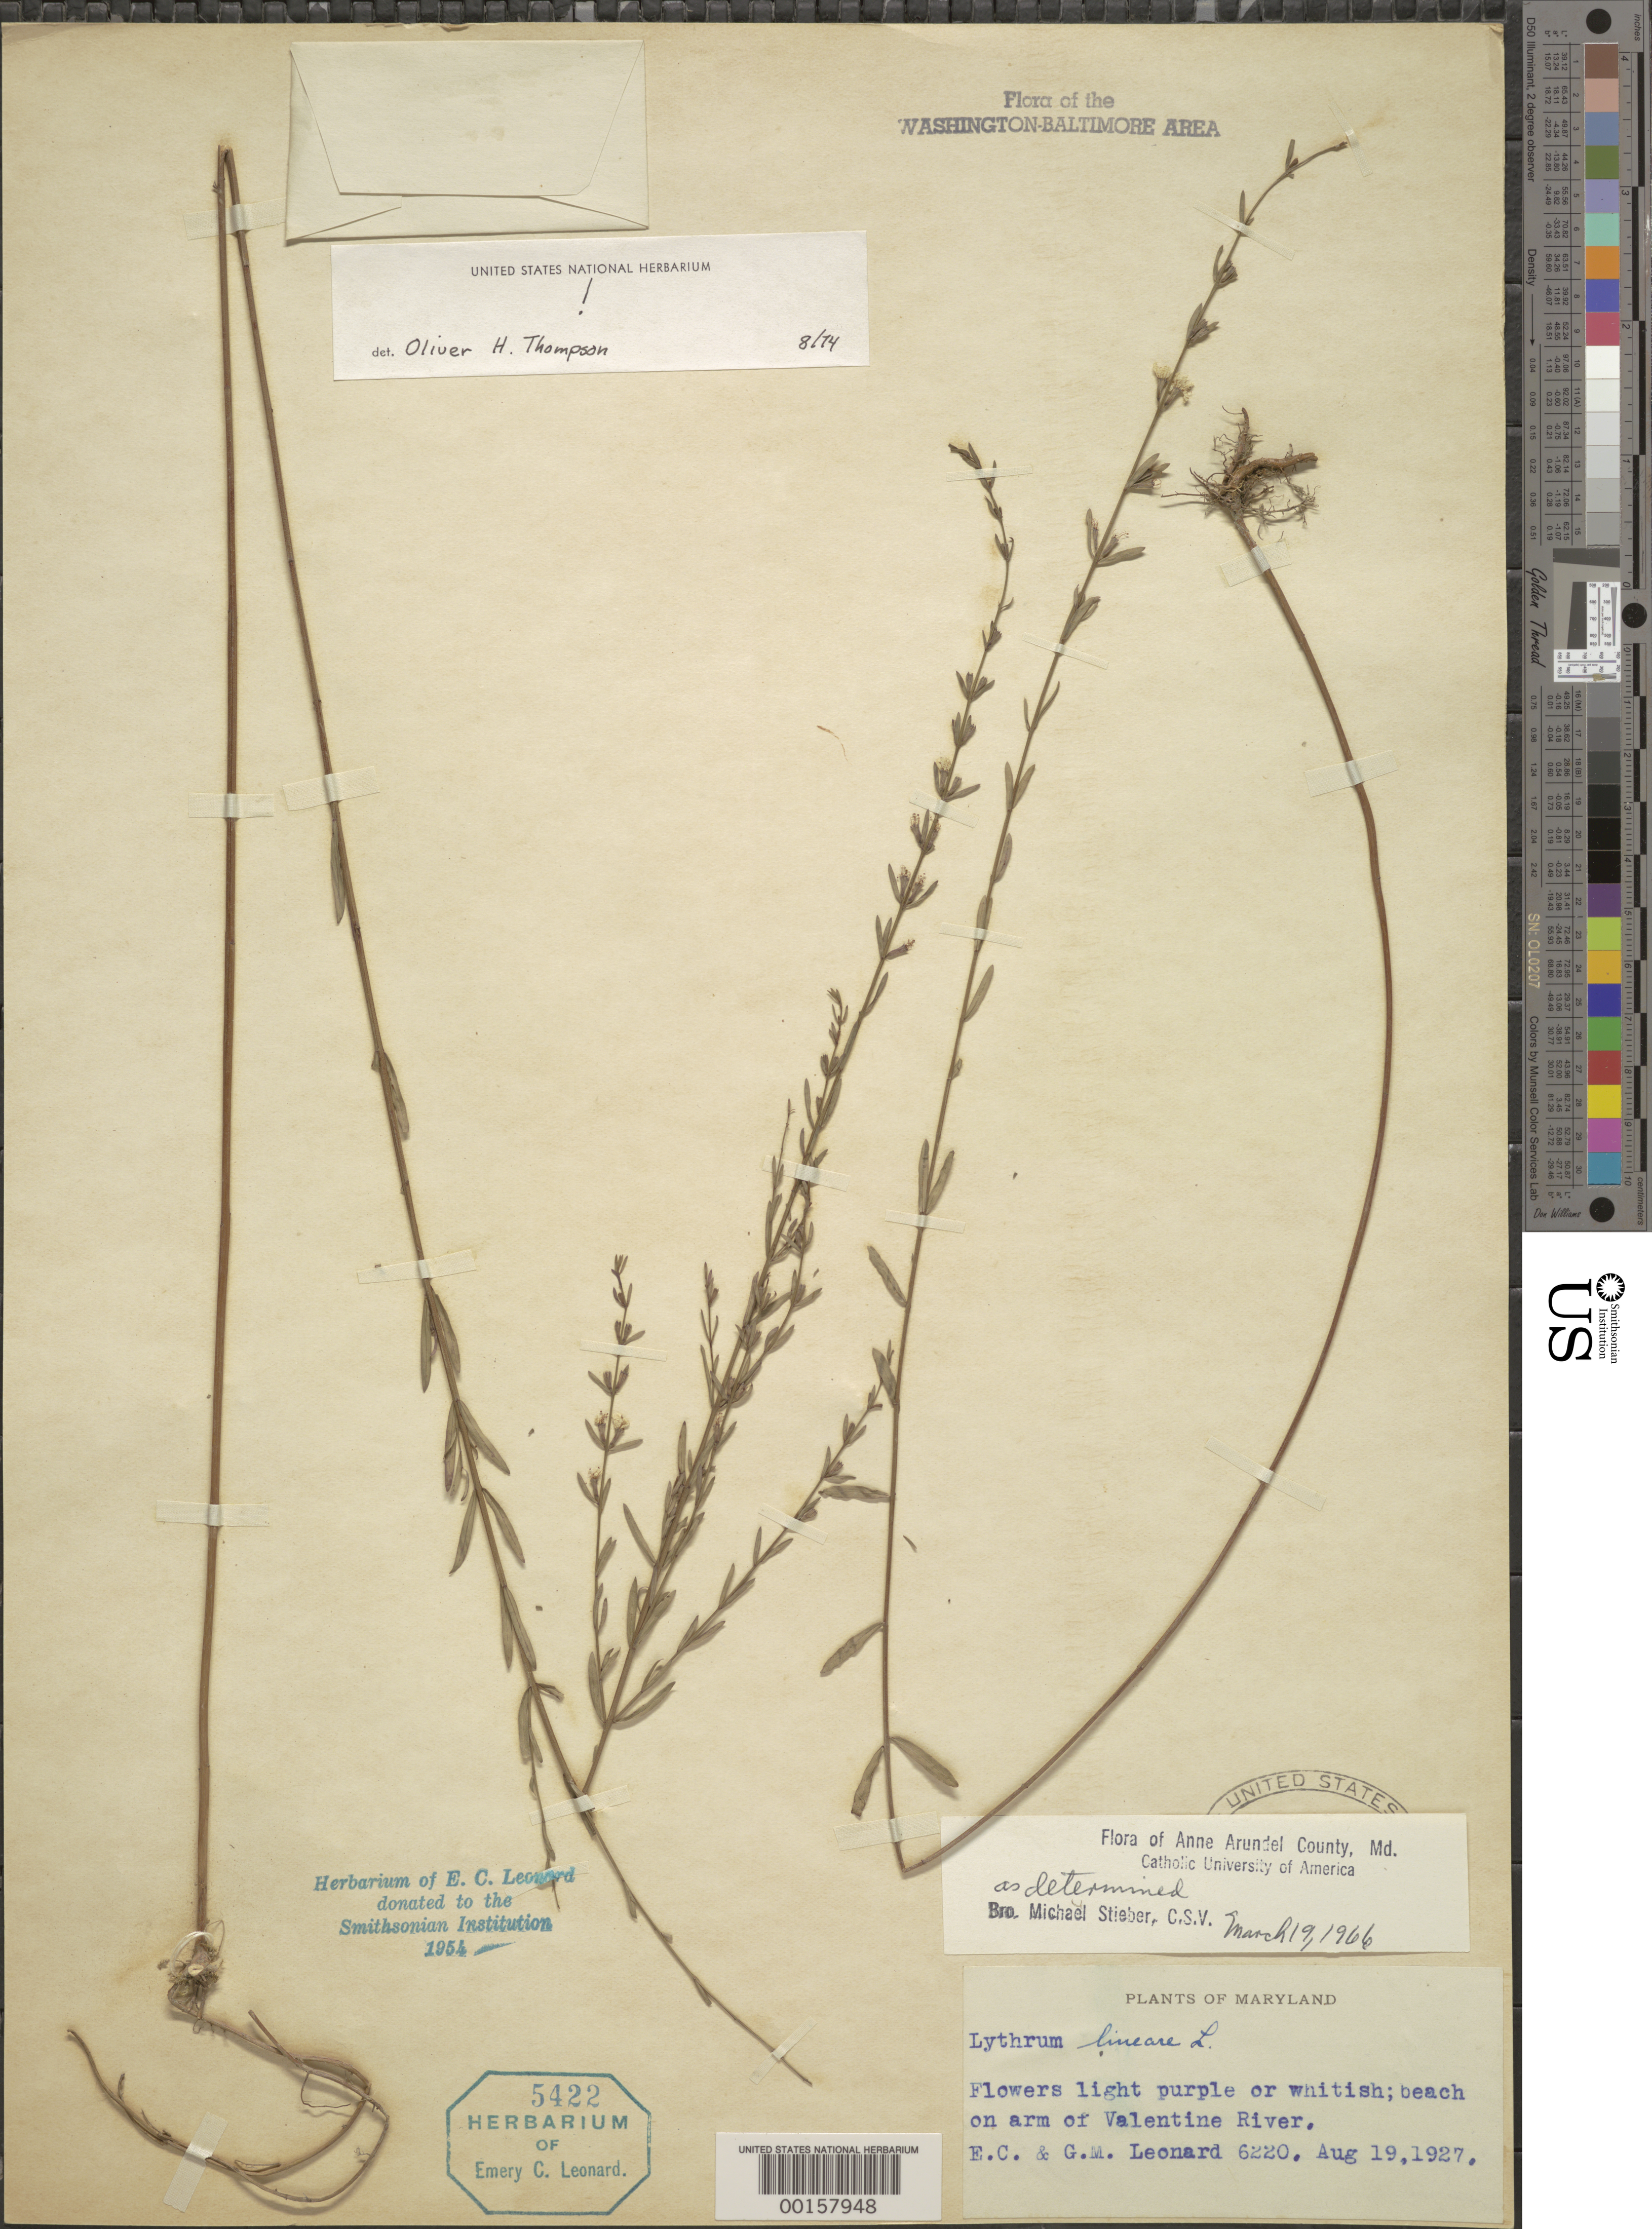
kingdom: Plantae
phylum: Tracheophyta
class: Magnoliopsida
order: Myrtales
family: Lythraceae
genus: Lythrum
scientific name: Lythrum lineare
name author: L.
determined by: Thompson, O. H.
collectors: E. C. Leonard & G. M. Leonard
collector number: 6220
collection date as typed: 19 Aug 1927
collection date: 1927-08-19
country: United States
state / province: Maryland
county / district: Anne Arundel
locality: Arm of Valentine River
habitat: Beach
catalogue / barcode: US 2164416